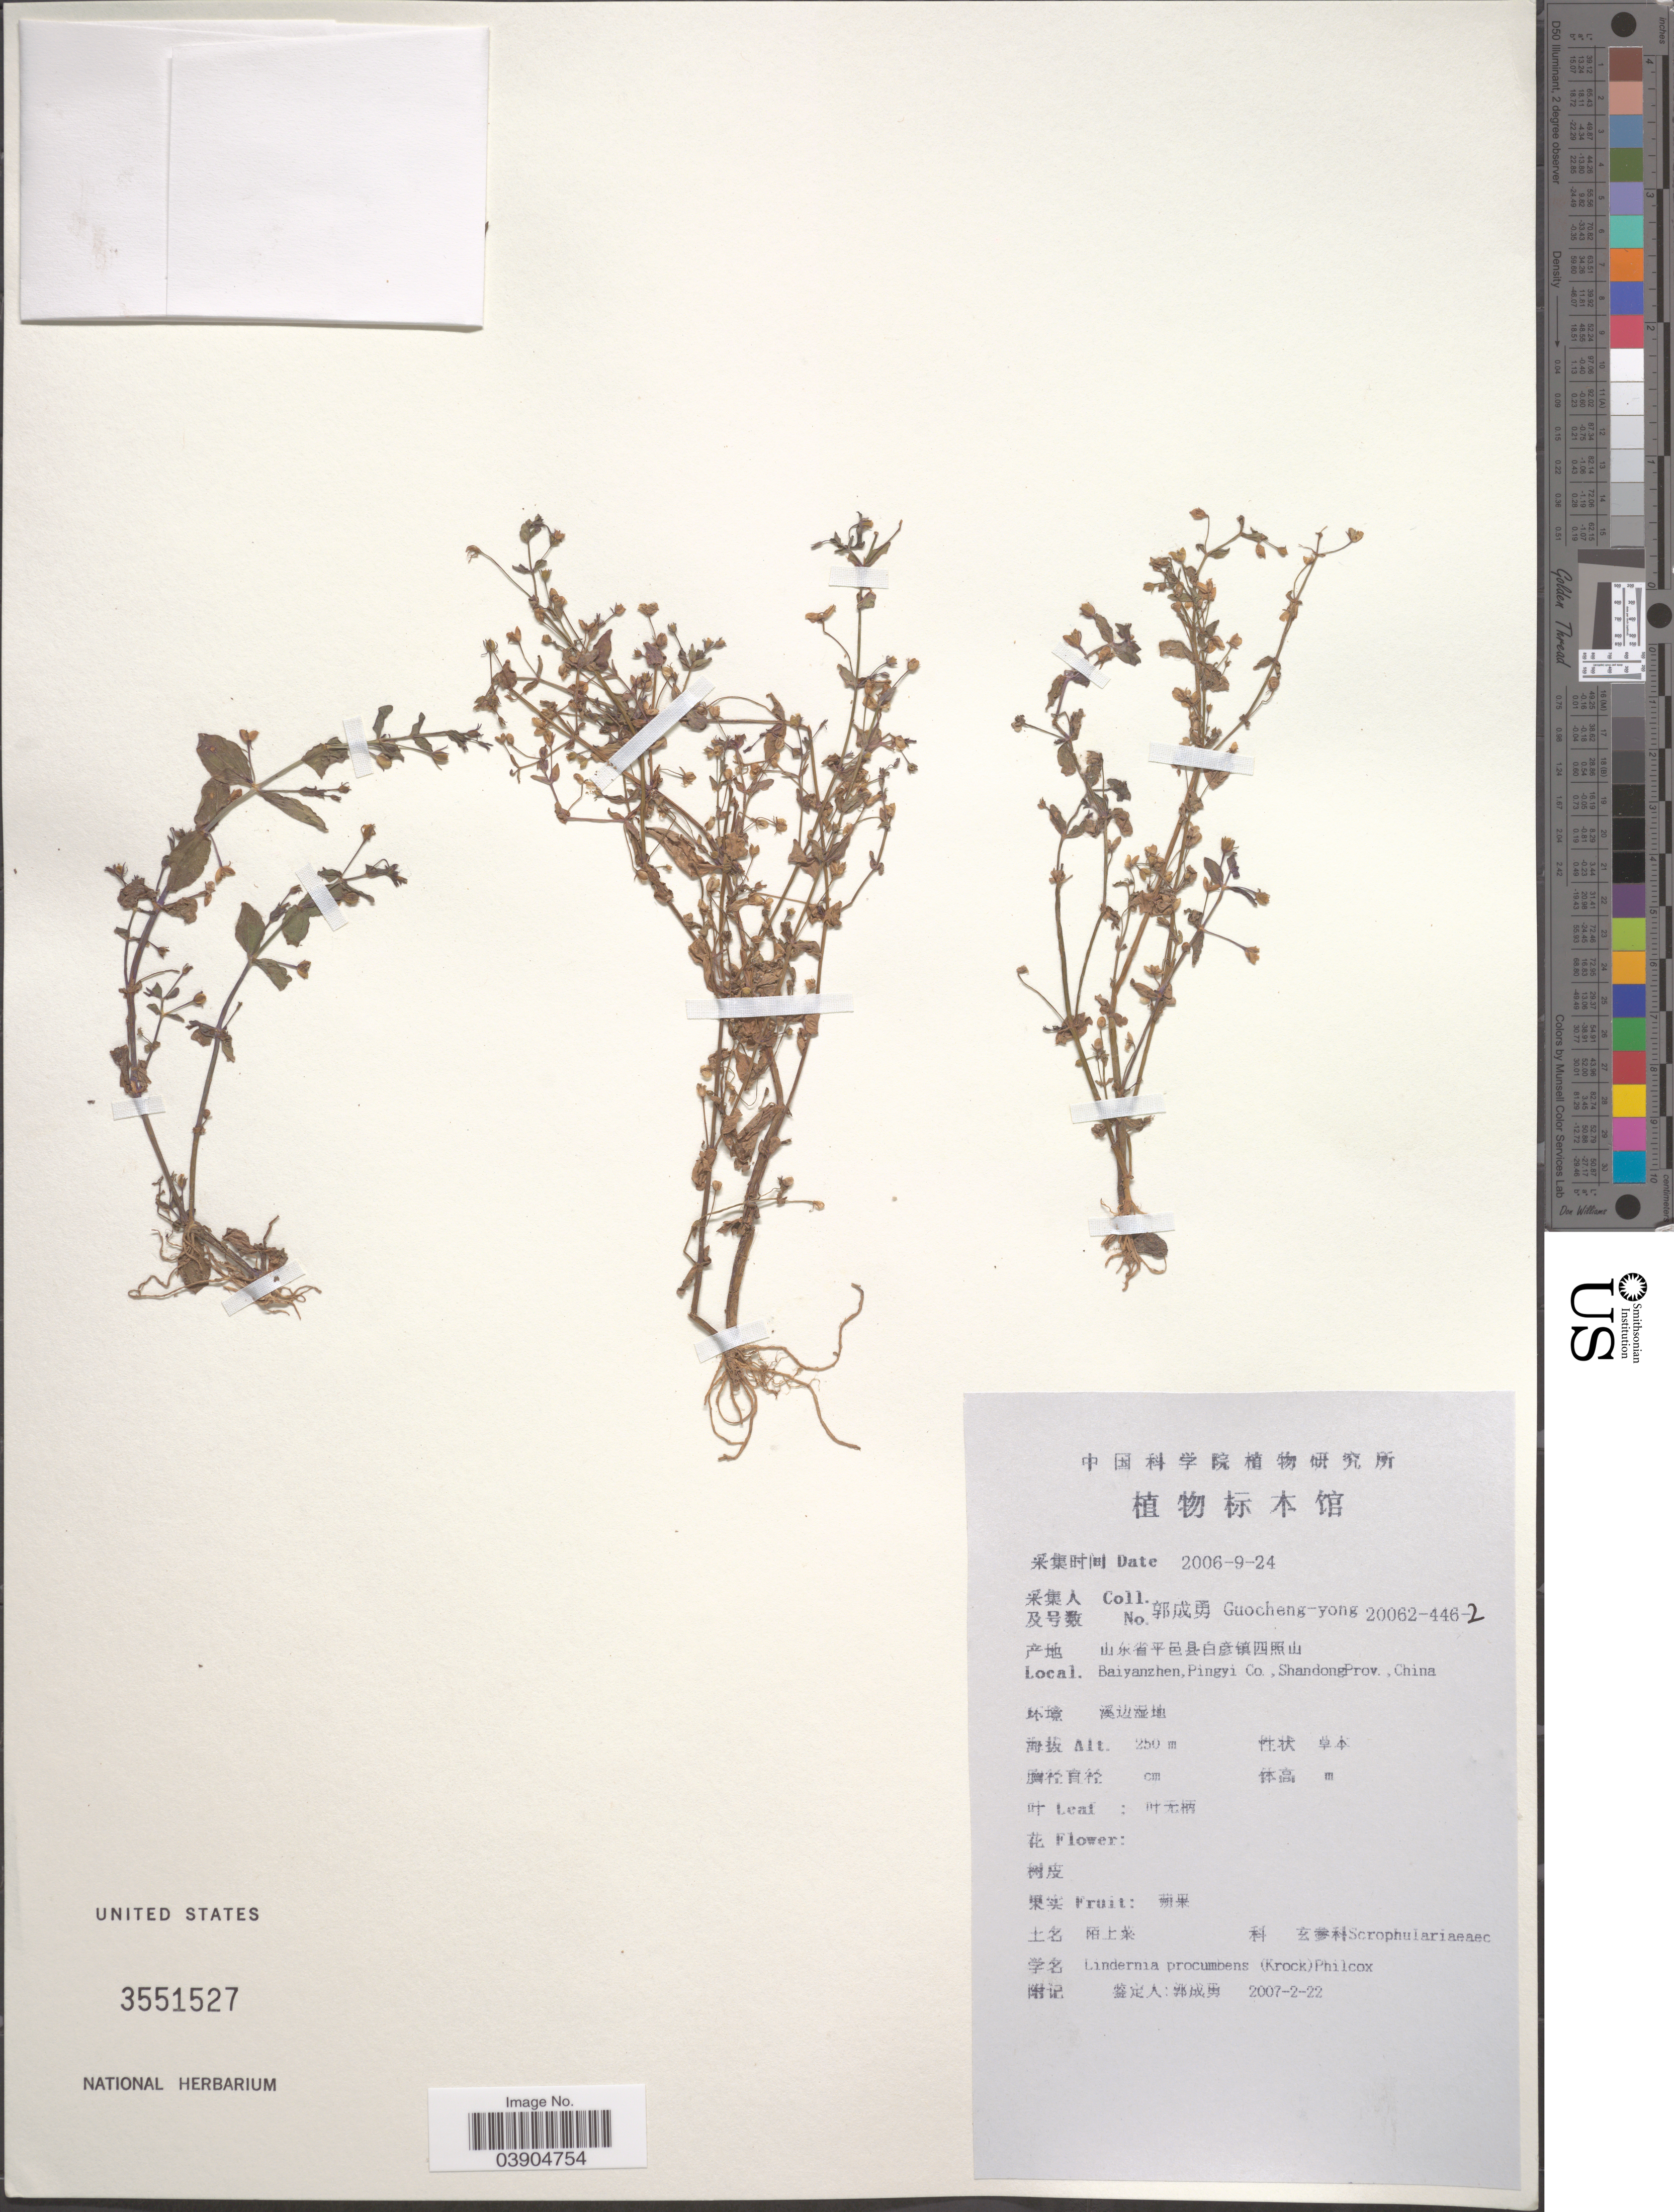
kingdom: Plantae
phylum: Tracheophyta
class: Magnoliopsida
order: Lamiales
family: Linderniaceae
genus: Lindernia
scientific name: Lindernia procumbens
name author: (Krock.) Philcox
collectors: Guo cheng-yong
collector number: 20062-446-2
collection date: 2006-09-24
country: China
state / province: Shandong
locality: Baiyanzhen, Pingyi Co.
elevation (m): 250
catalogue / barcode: US 3551527